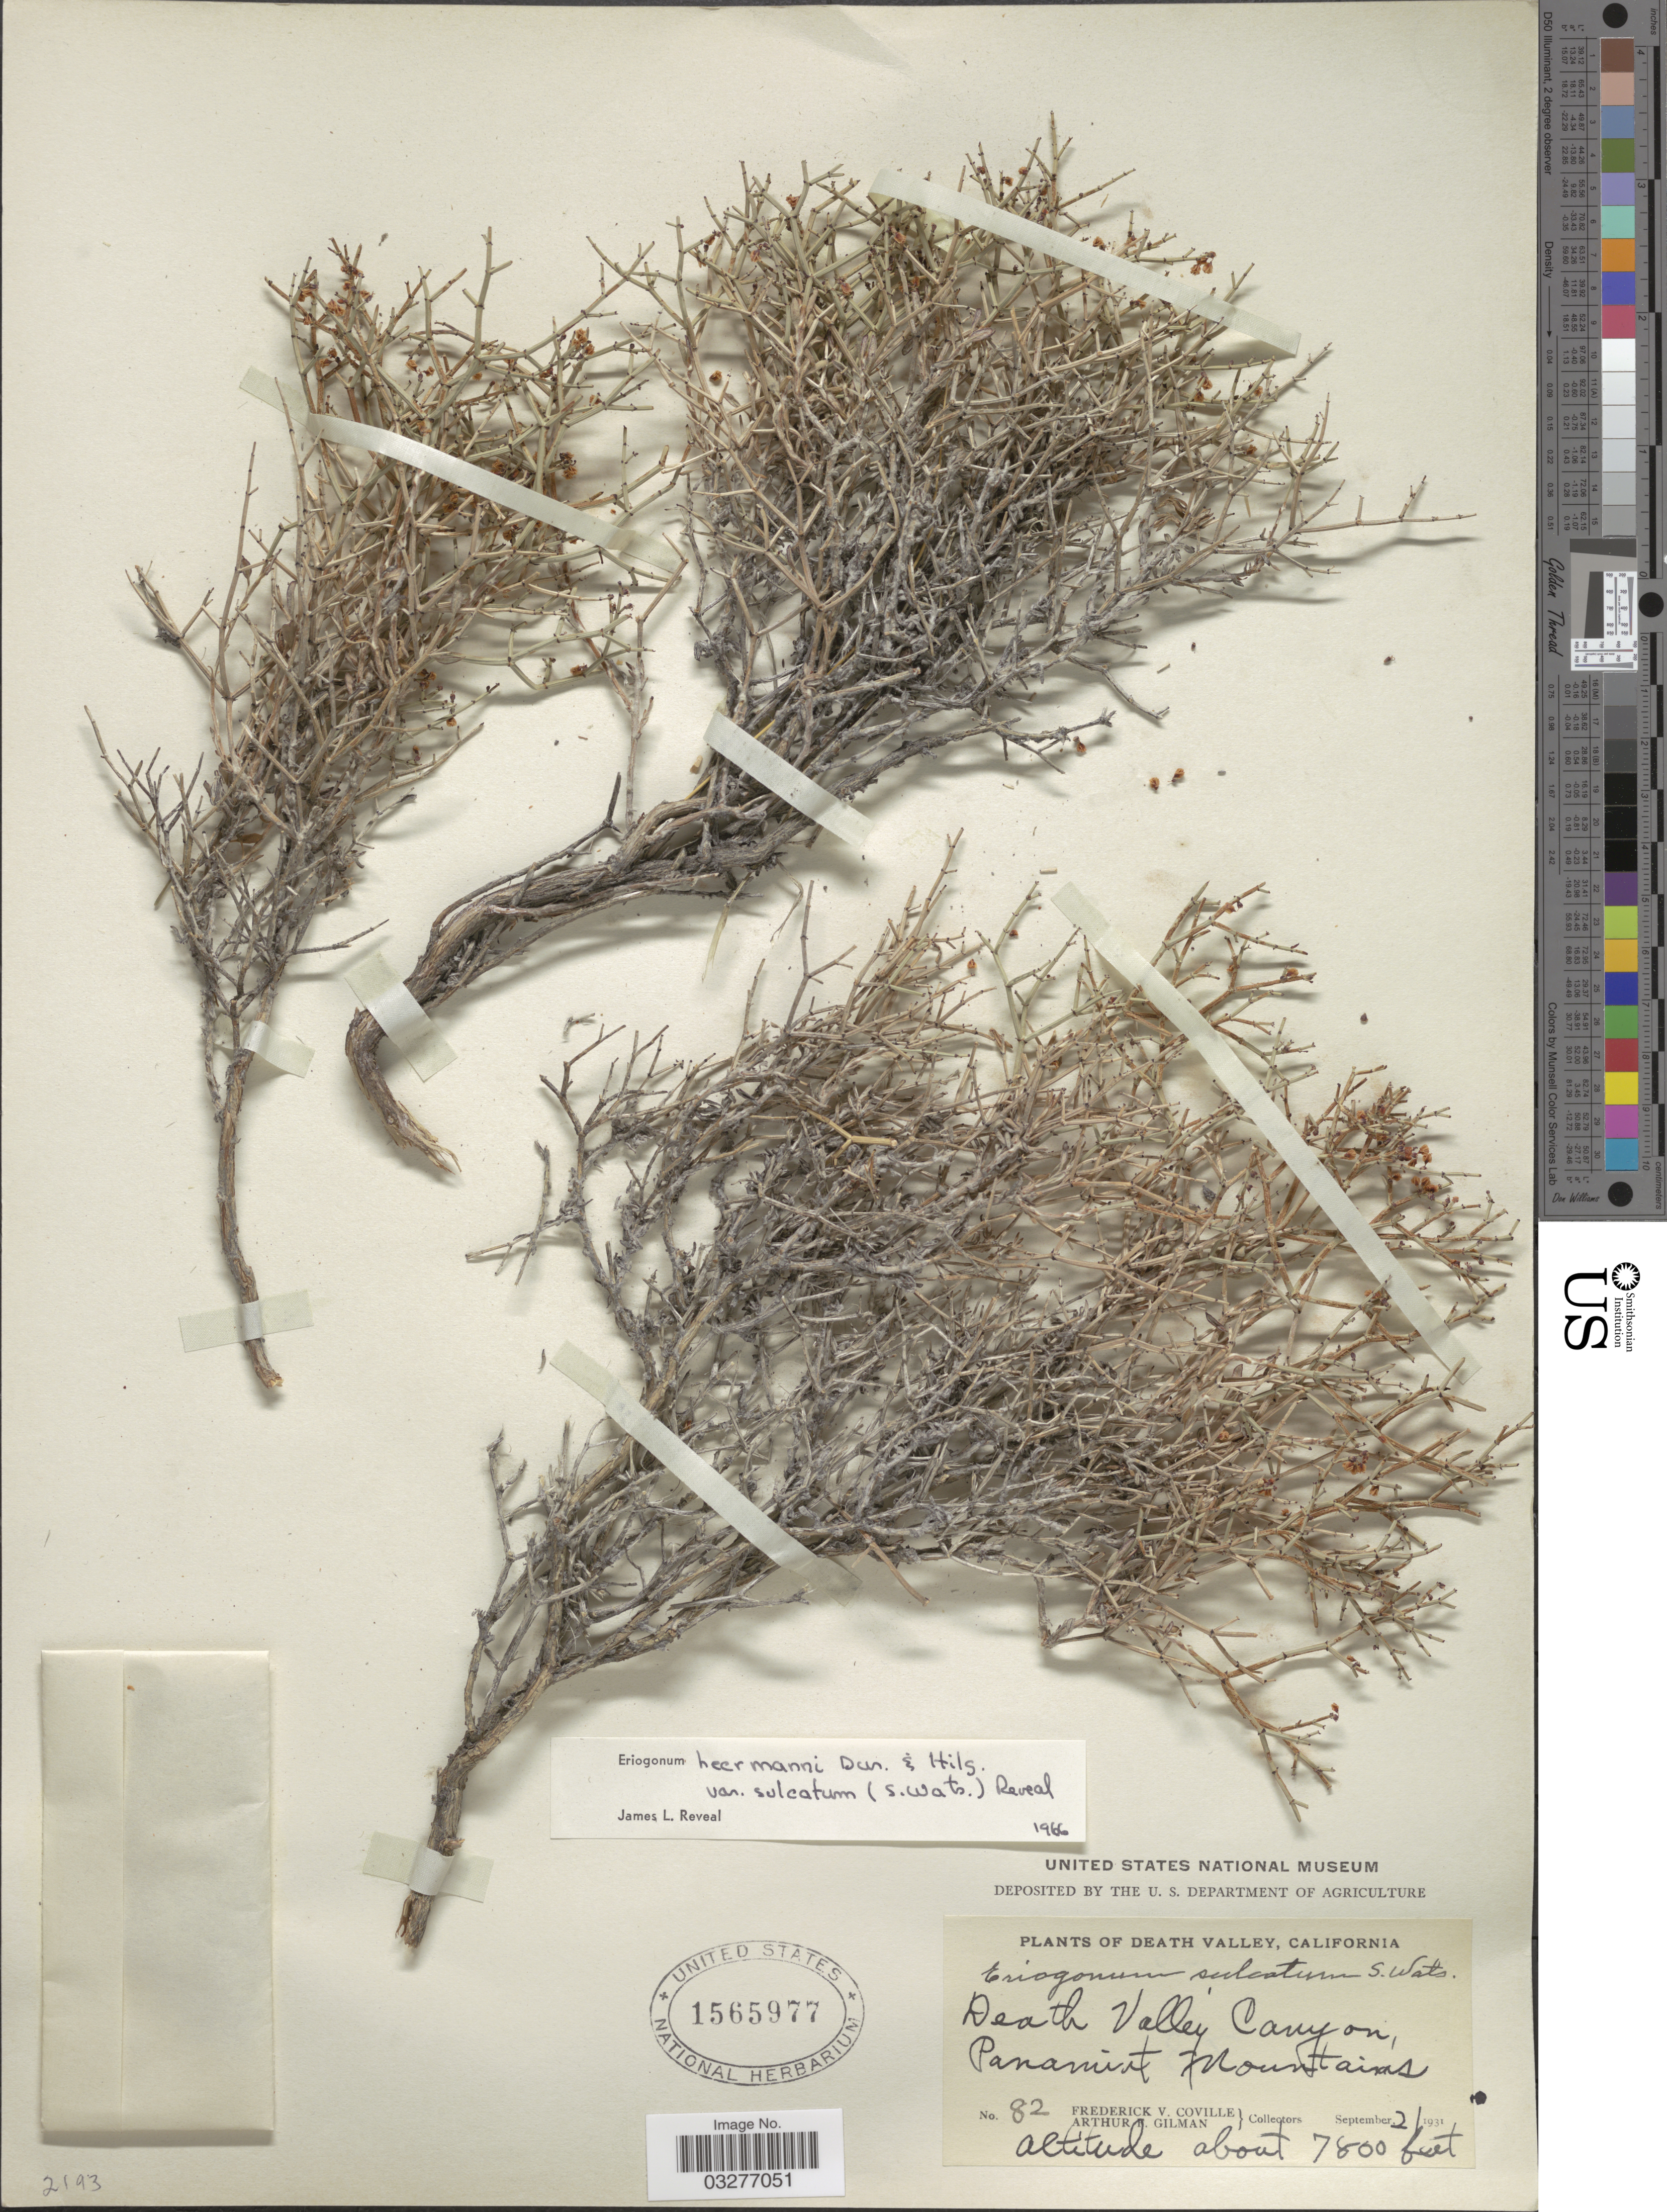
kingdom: Plantae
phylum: Tracheophyta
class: Magnoliopsida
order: Caryophyllales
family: Polygonaceae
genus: Eriogonum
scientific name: Eriogonum heermannii var. sulcatum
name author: (S. Watson) Munz & Reveal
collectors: F. V. Coville & A. Gilman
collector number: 82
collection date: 1931-09-21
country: United States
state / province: California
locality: Death Valley. Death Valley Canyon, Panamint Mountains.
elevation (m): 2377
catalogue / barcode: US 1565977